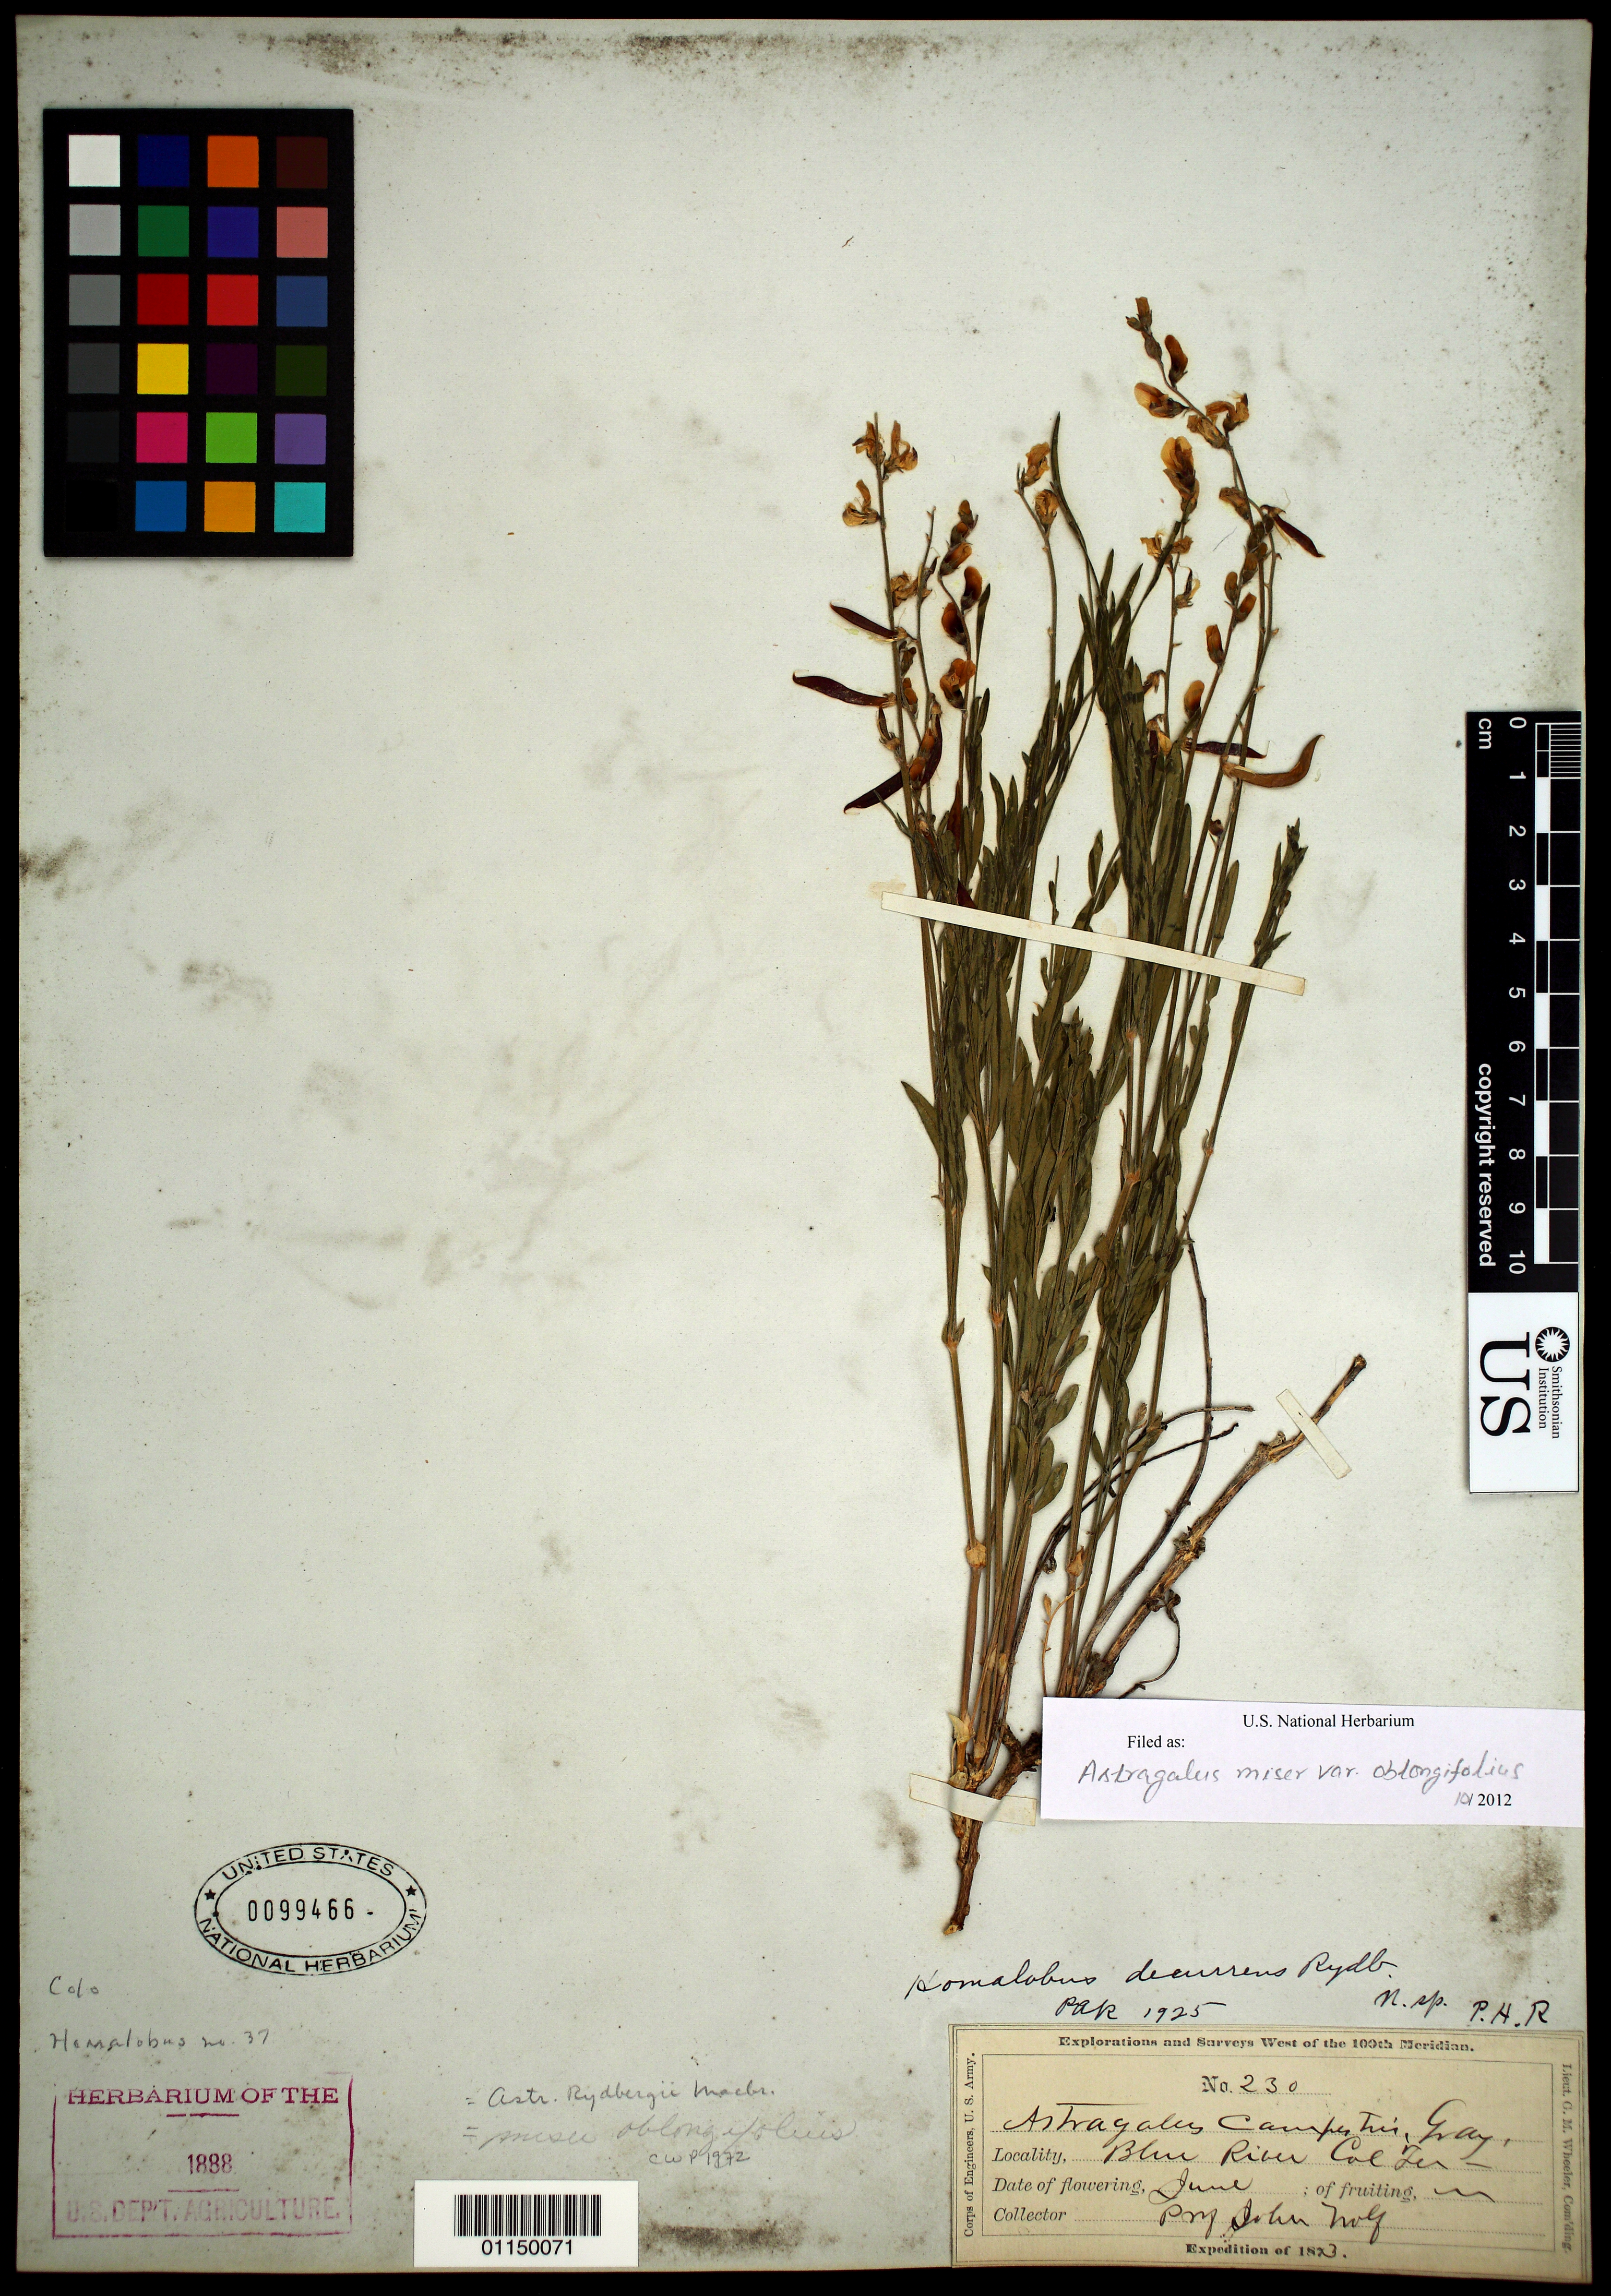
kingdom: Plantae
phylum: Tracheophyta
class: Magnoliopsida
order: Fabales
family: Fabaceae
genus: Astragalus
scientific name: Astragalus miser var. oblongifolius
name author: (Rydb.) Cronq.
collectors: J. Wolf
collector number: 230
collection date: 1873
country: United States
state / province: Colorado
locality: Blue River, Col. Terr.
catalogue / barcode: US 99466